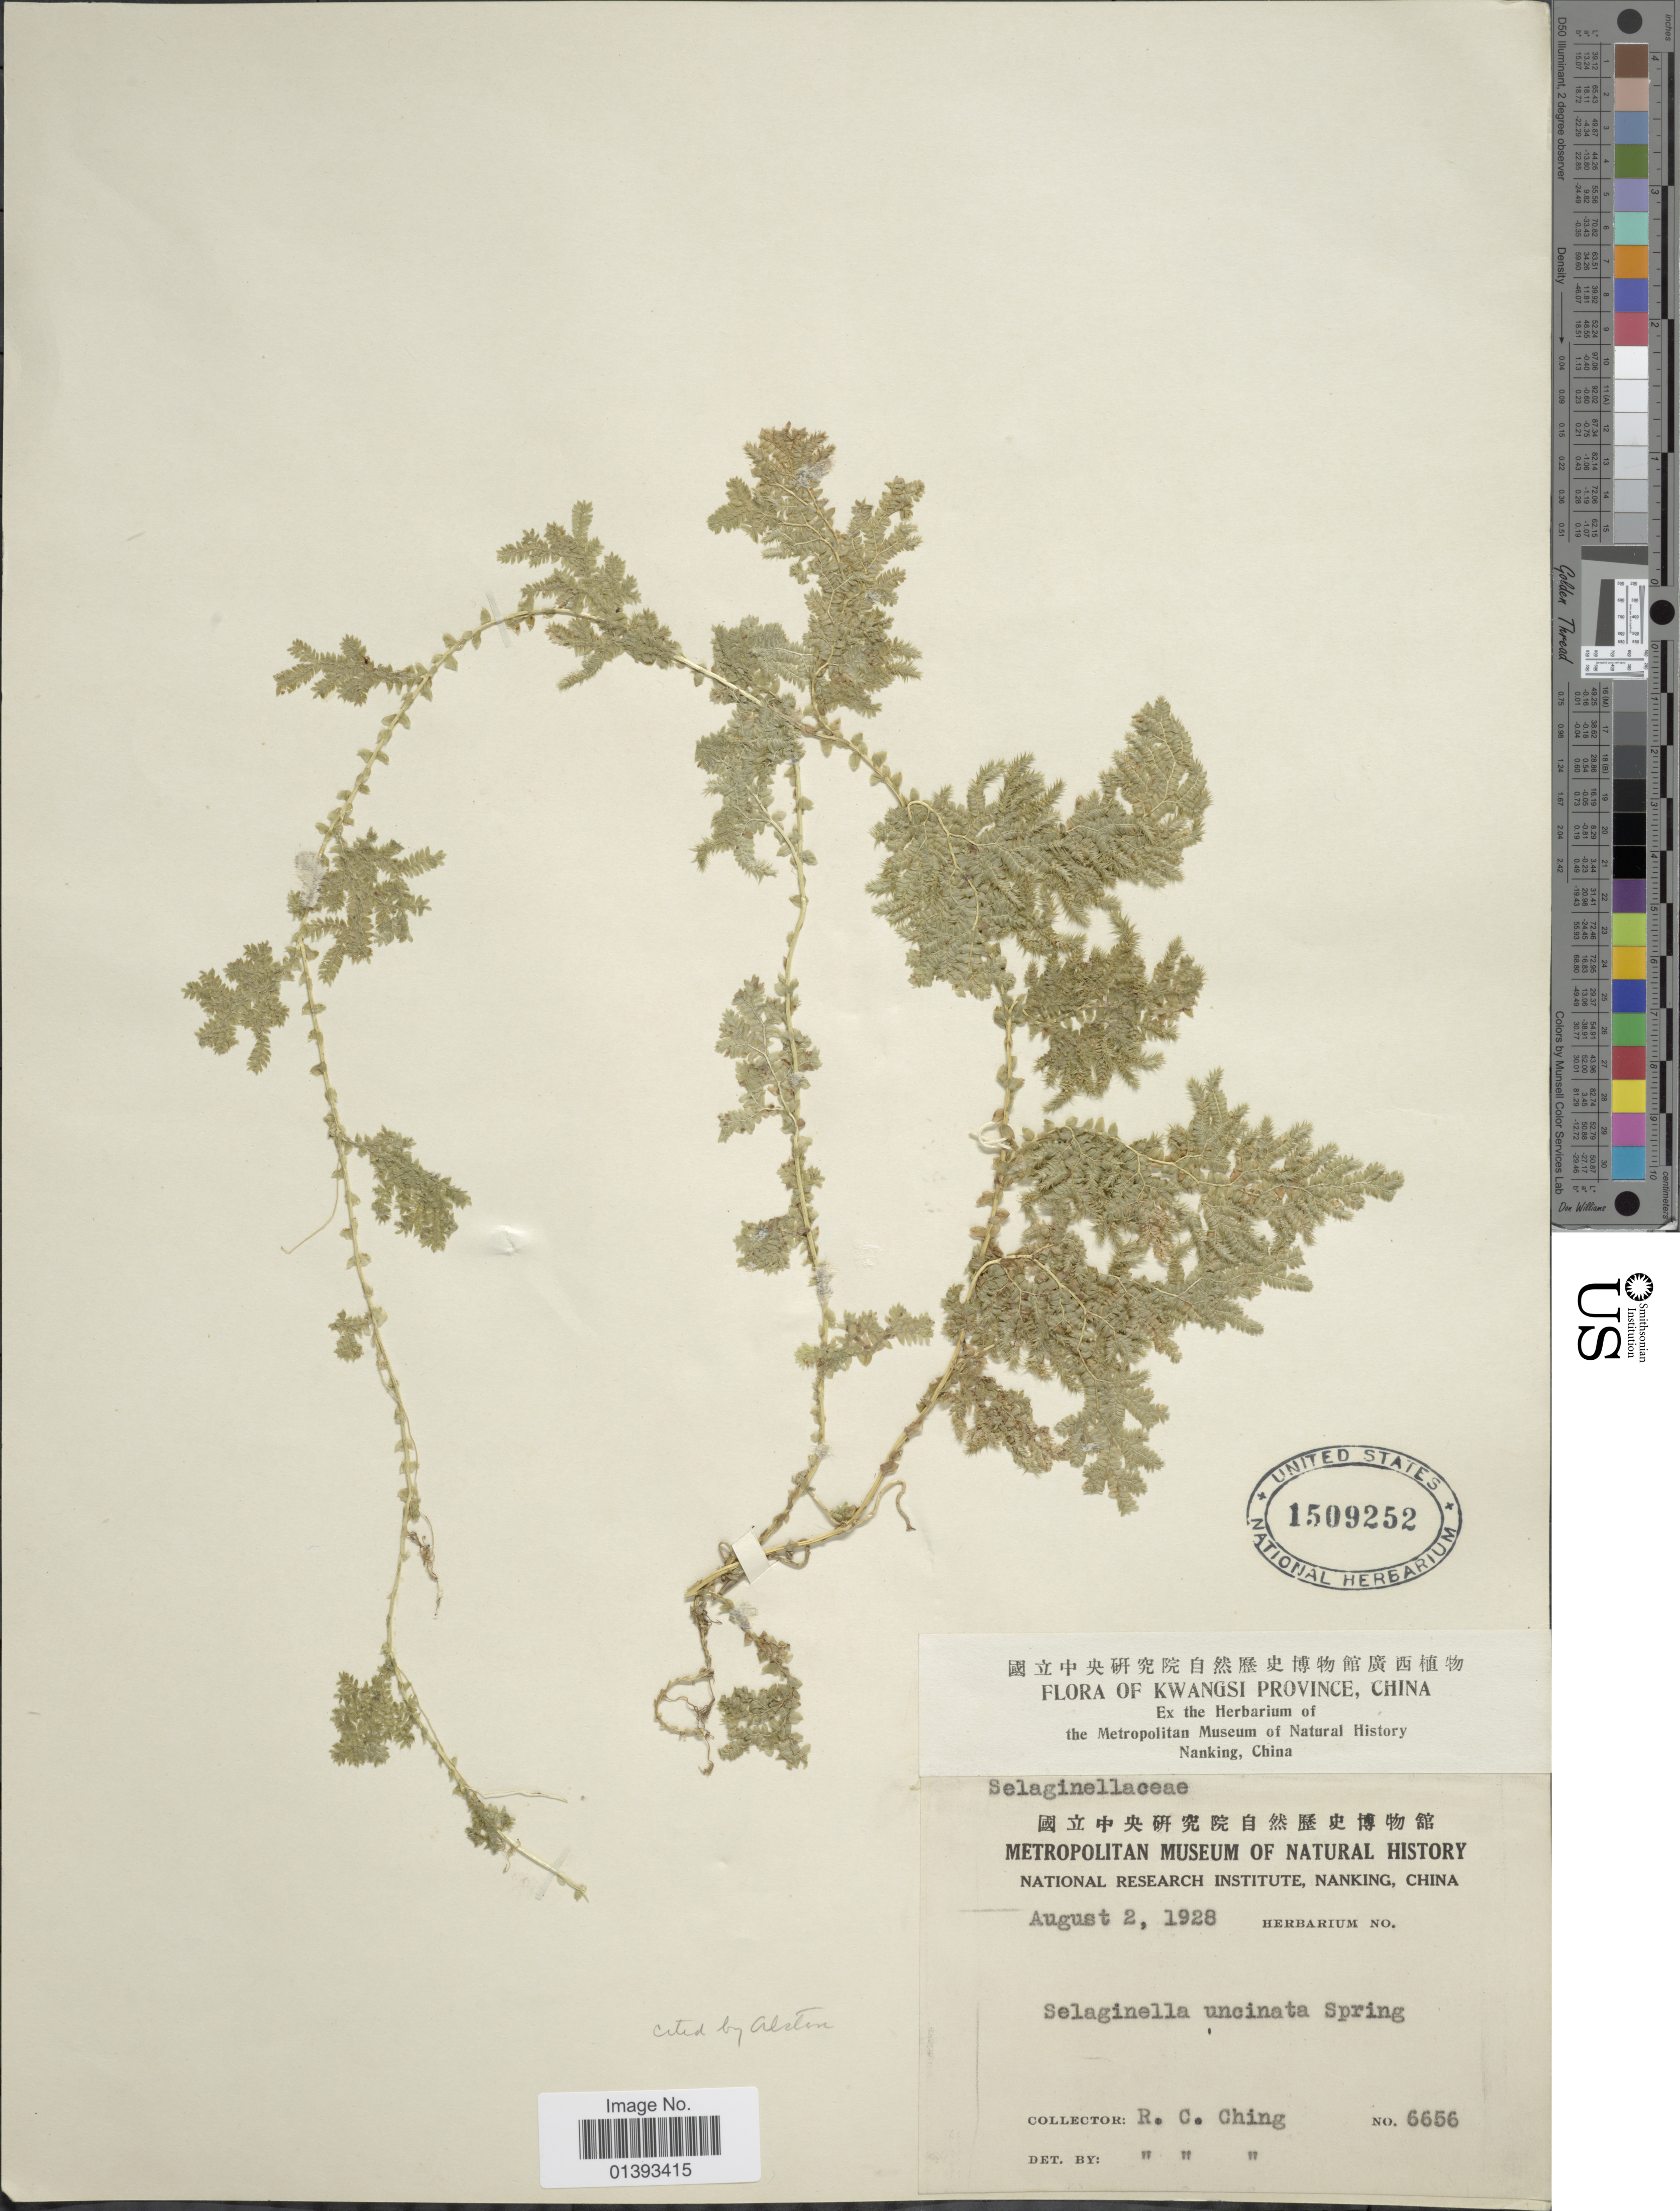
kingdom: Plantae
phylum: Tracheophyta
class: Lycopodiopsida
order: Selaginellales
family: Selaginellaceae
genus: Selaginella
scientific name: Selaginella uncinata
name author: (Desr. ex Poir.) Spring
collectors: R. C. Ching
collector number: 6656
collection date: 1928-08-02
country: China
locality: Kwangsi province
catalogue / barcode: US 1509252